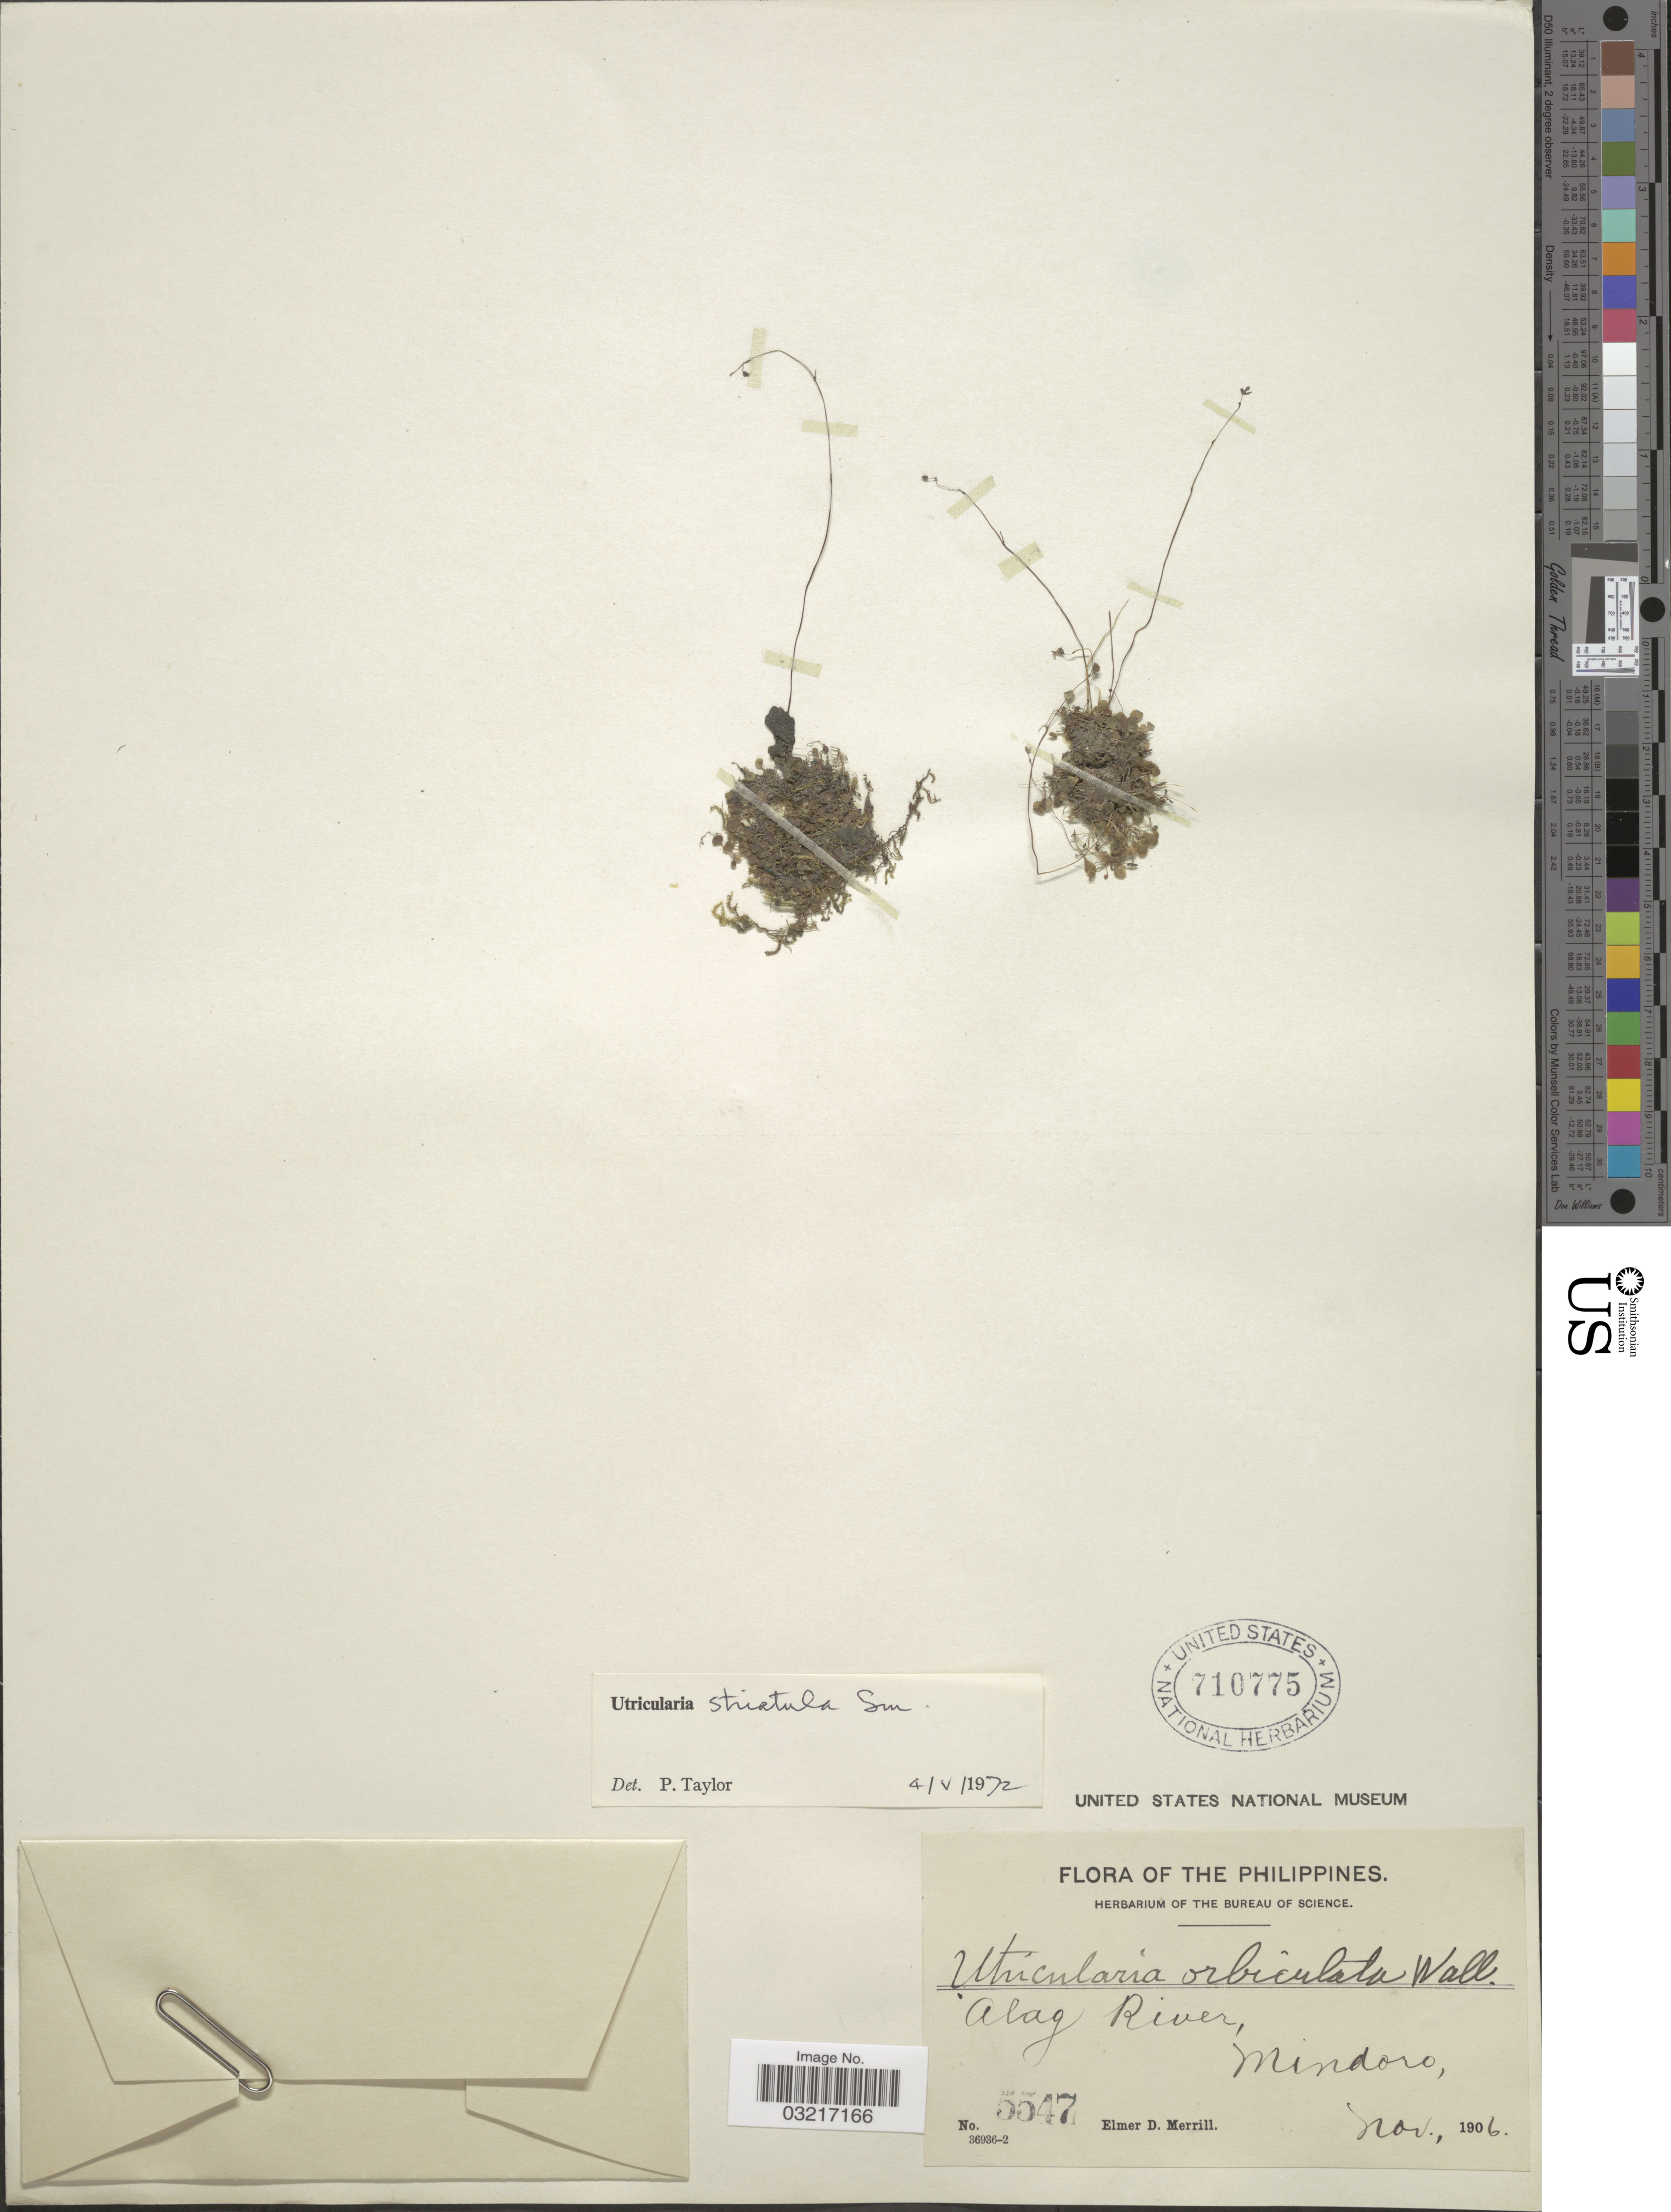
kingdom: Plantae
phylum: Tracheophyta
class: Magnoliopsida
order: Lamiales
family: Lentibulariaceae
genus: Utricularia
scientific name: Utricularia striatula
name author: Sm.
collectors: E. D. Merrill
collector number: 5547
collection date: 1906-11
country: Philippines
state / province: Mimaropa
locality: Alag River, Mindoro.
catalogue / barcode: US 710775